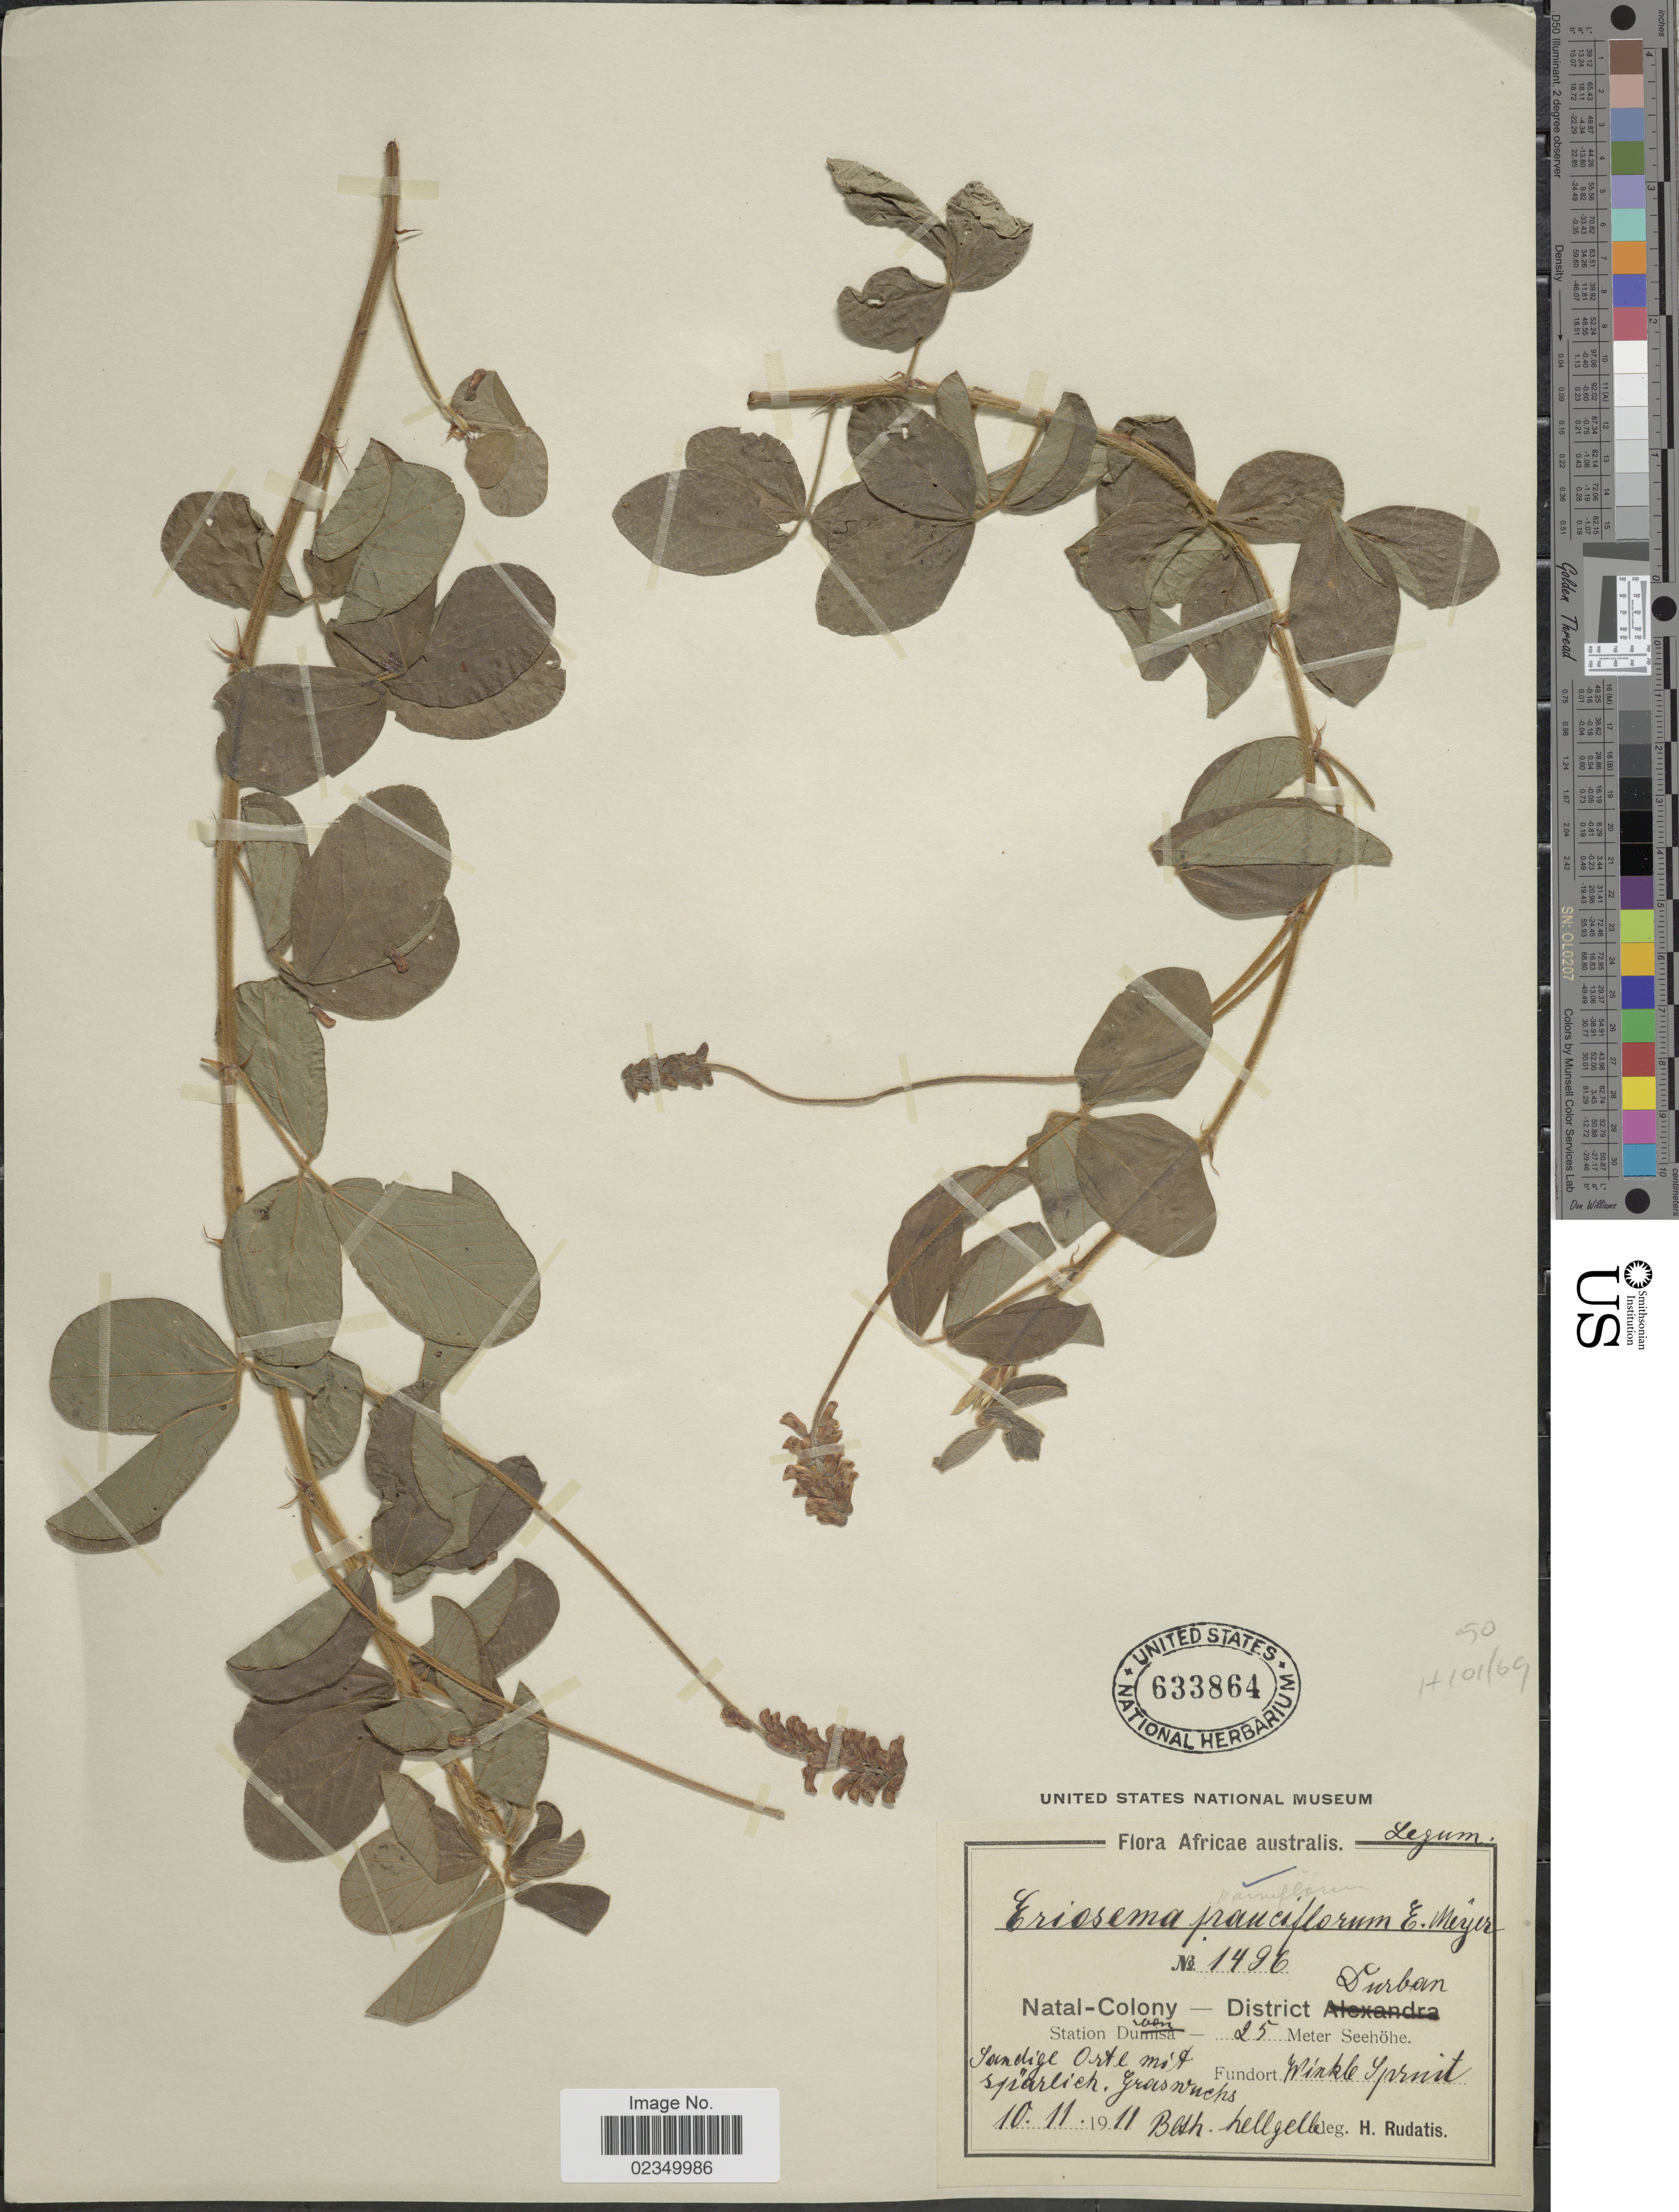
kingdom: Plantae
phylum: Tracheophyta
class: Magnoliopsida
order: Fabales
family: Fabaceae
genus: Eriosema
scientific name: Eriosema parviflorum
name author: E. Mey.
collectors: H. Rudatis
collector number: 1496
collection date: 1911-11-10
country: South Africa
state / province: KwaZulu-Natal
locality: Natal-Colony - District Durban, Station Durban, Fondige Orte mit sqrareieh [interpreted], Fundort Winkle Spruit.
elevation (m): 25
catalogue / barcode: US 633864